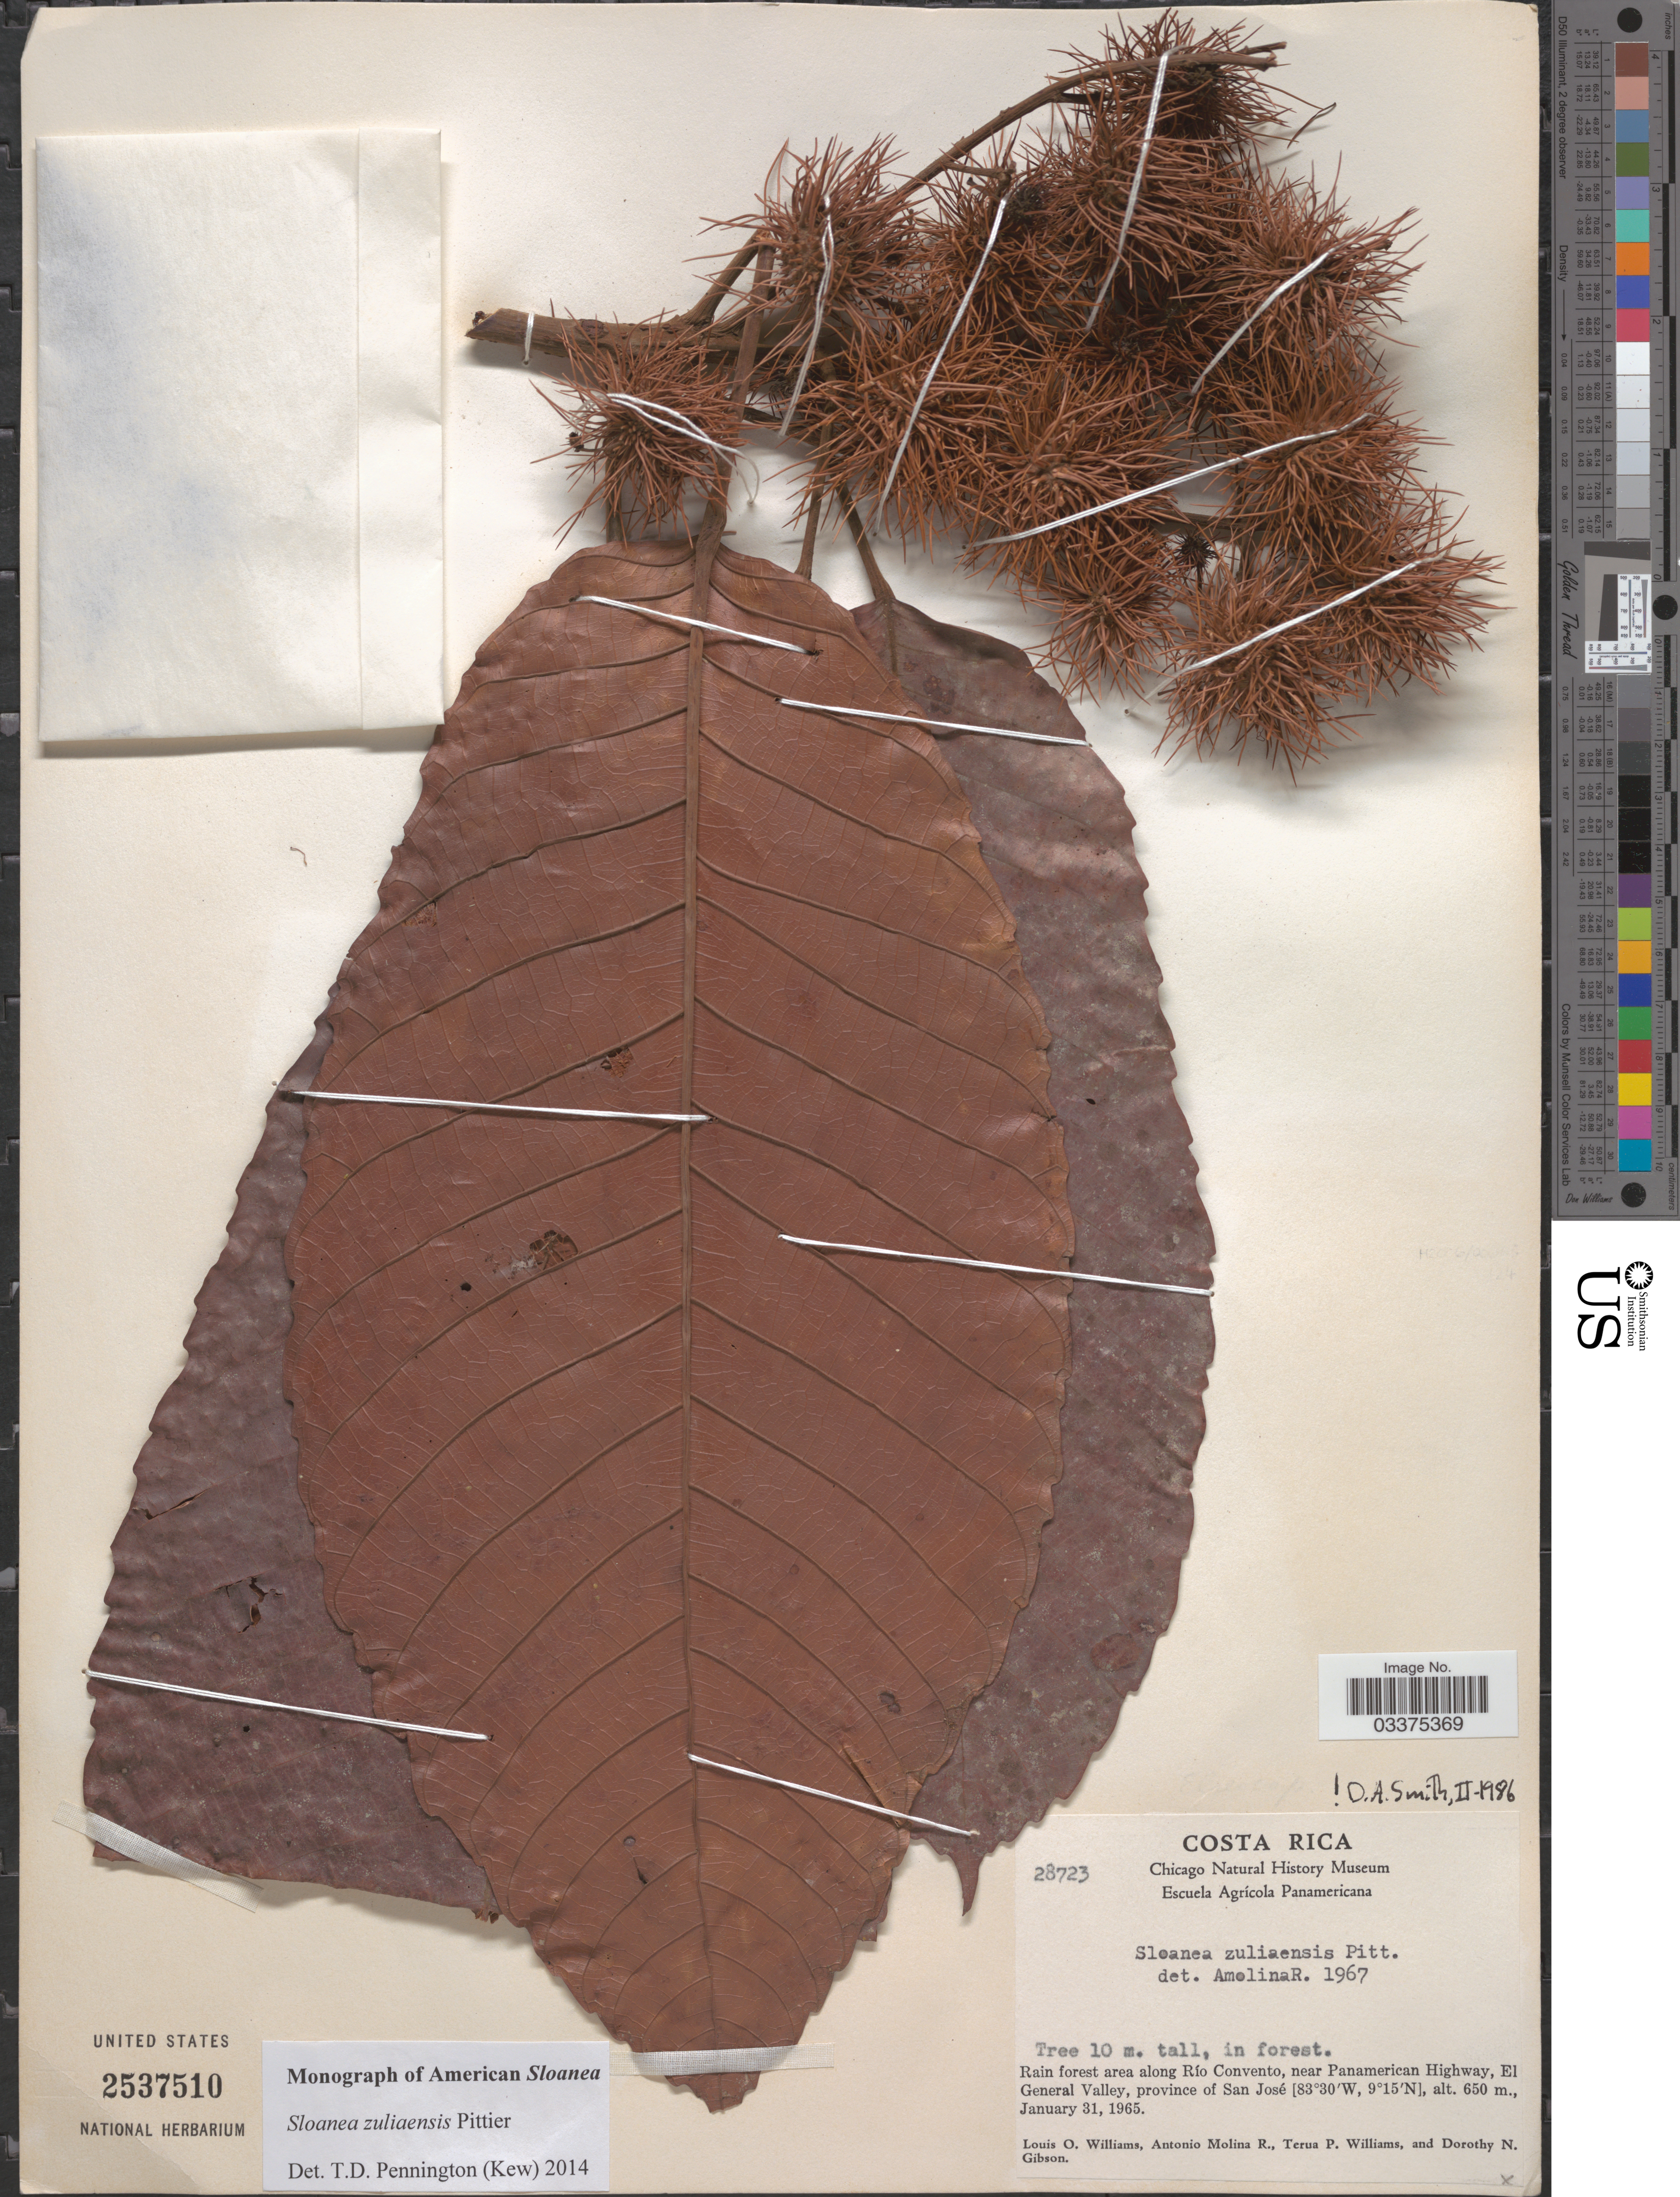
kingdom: Plantae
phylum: Tracheophyta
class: Magnoliopsida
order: Oxalidales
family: Elaeocarpaceae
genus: Sloanea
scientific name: Sloanea zuliaensis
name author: Pittier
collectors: L. O. Williams, A. Molina R., T. Williams & D. N. Gibson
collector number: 28723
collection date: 1965-01-31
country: Costa Rica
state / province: San José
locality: Rain forest area along Río Convento, near Panamerican Highway, El General Valley.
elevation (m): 650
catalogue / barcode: US 2537510